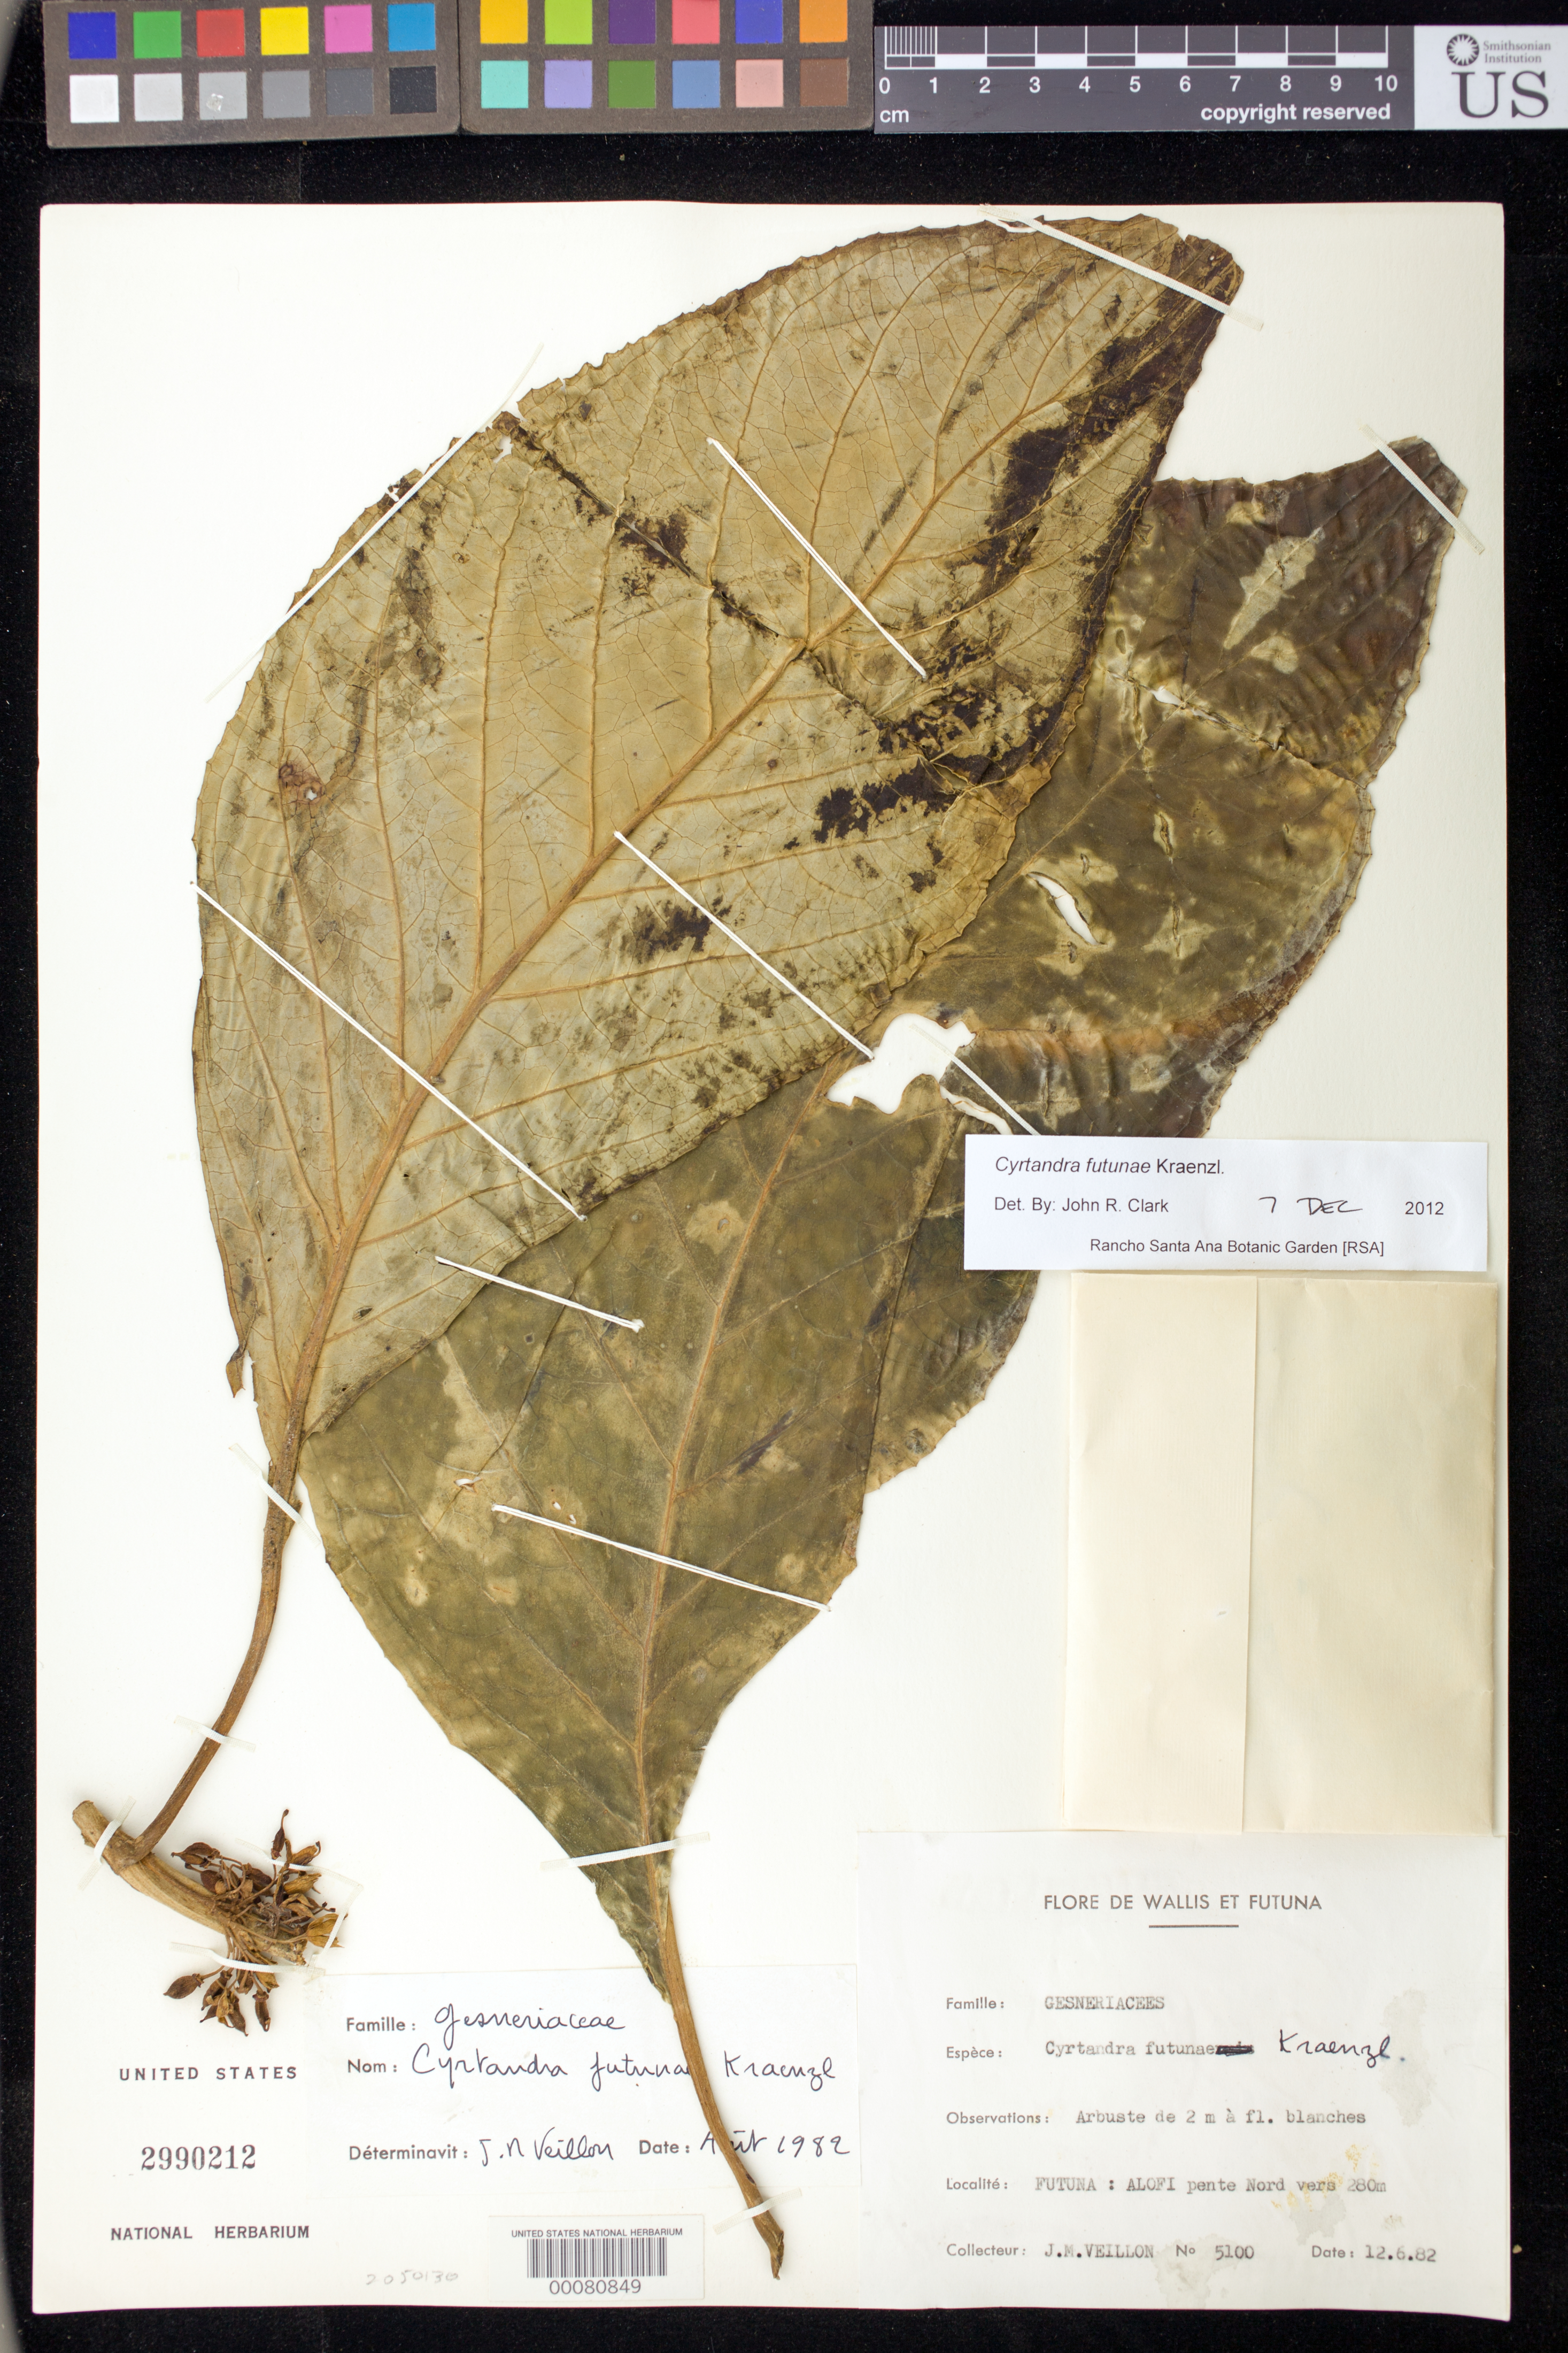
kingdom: Plantae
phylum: Tracheophyta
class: Magnoliopsida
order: Lamiales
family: Gesneriaceae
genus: Cyrtandra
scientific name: Cyrtandra futunae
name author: Kraenzl.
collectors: J. Veillon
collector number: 5100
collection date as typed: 12 Jun 1982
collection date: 1982-06-12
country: Wallis and Futuna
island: Futuna I.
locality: Alofi, northern slope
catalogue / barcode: US 2990212